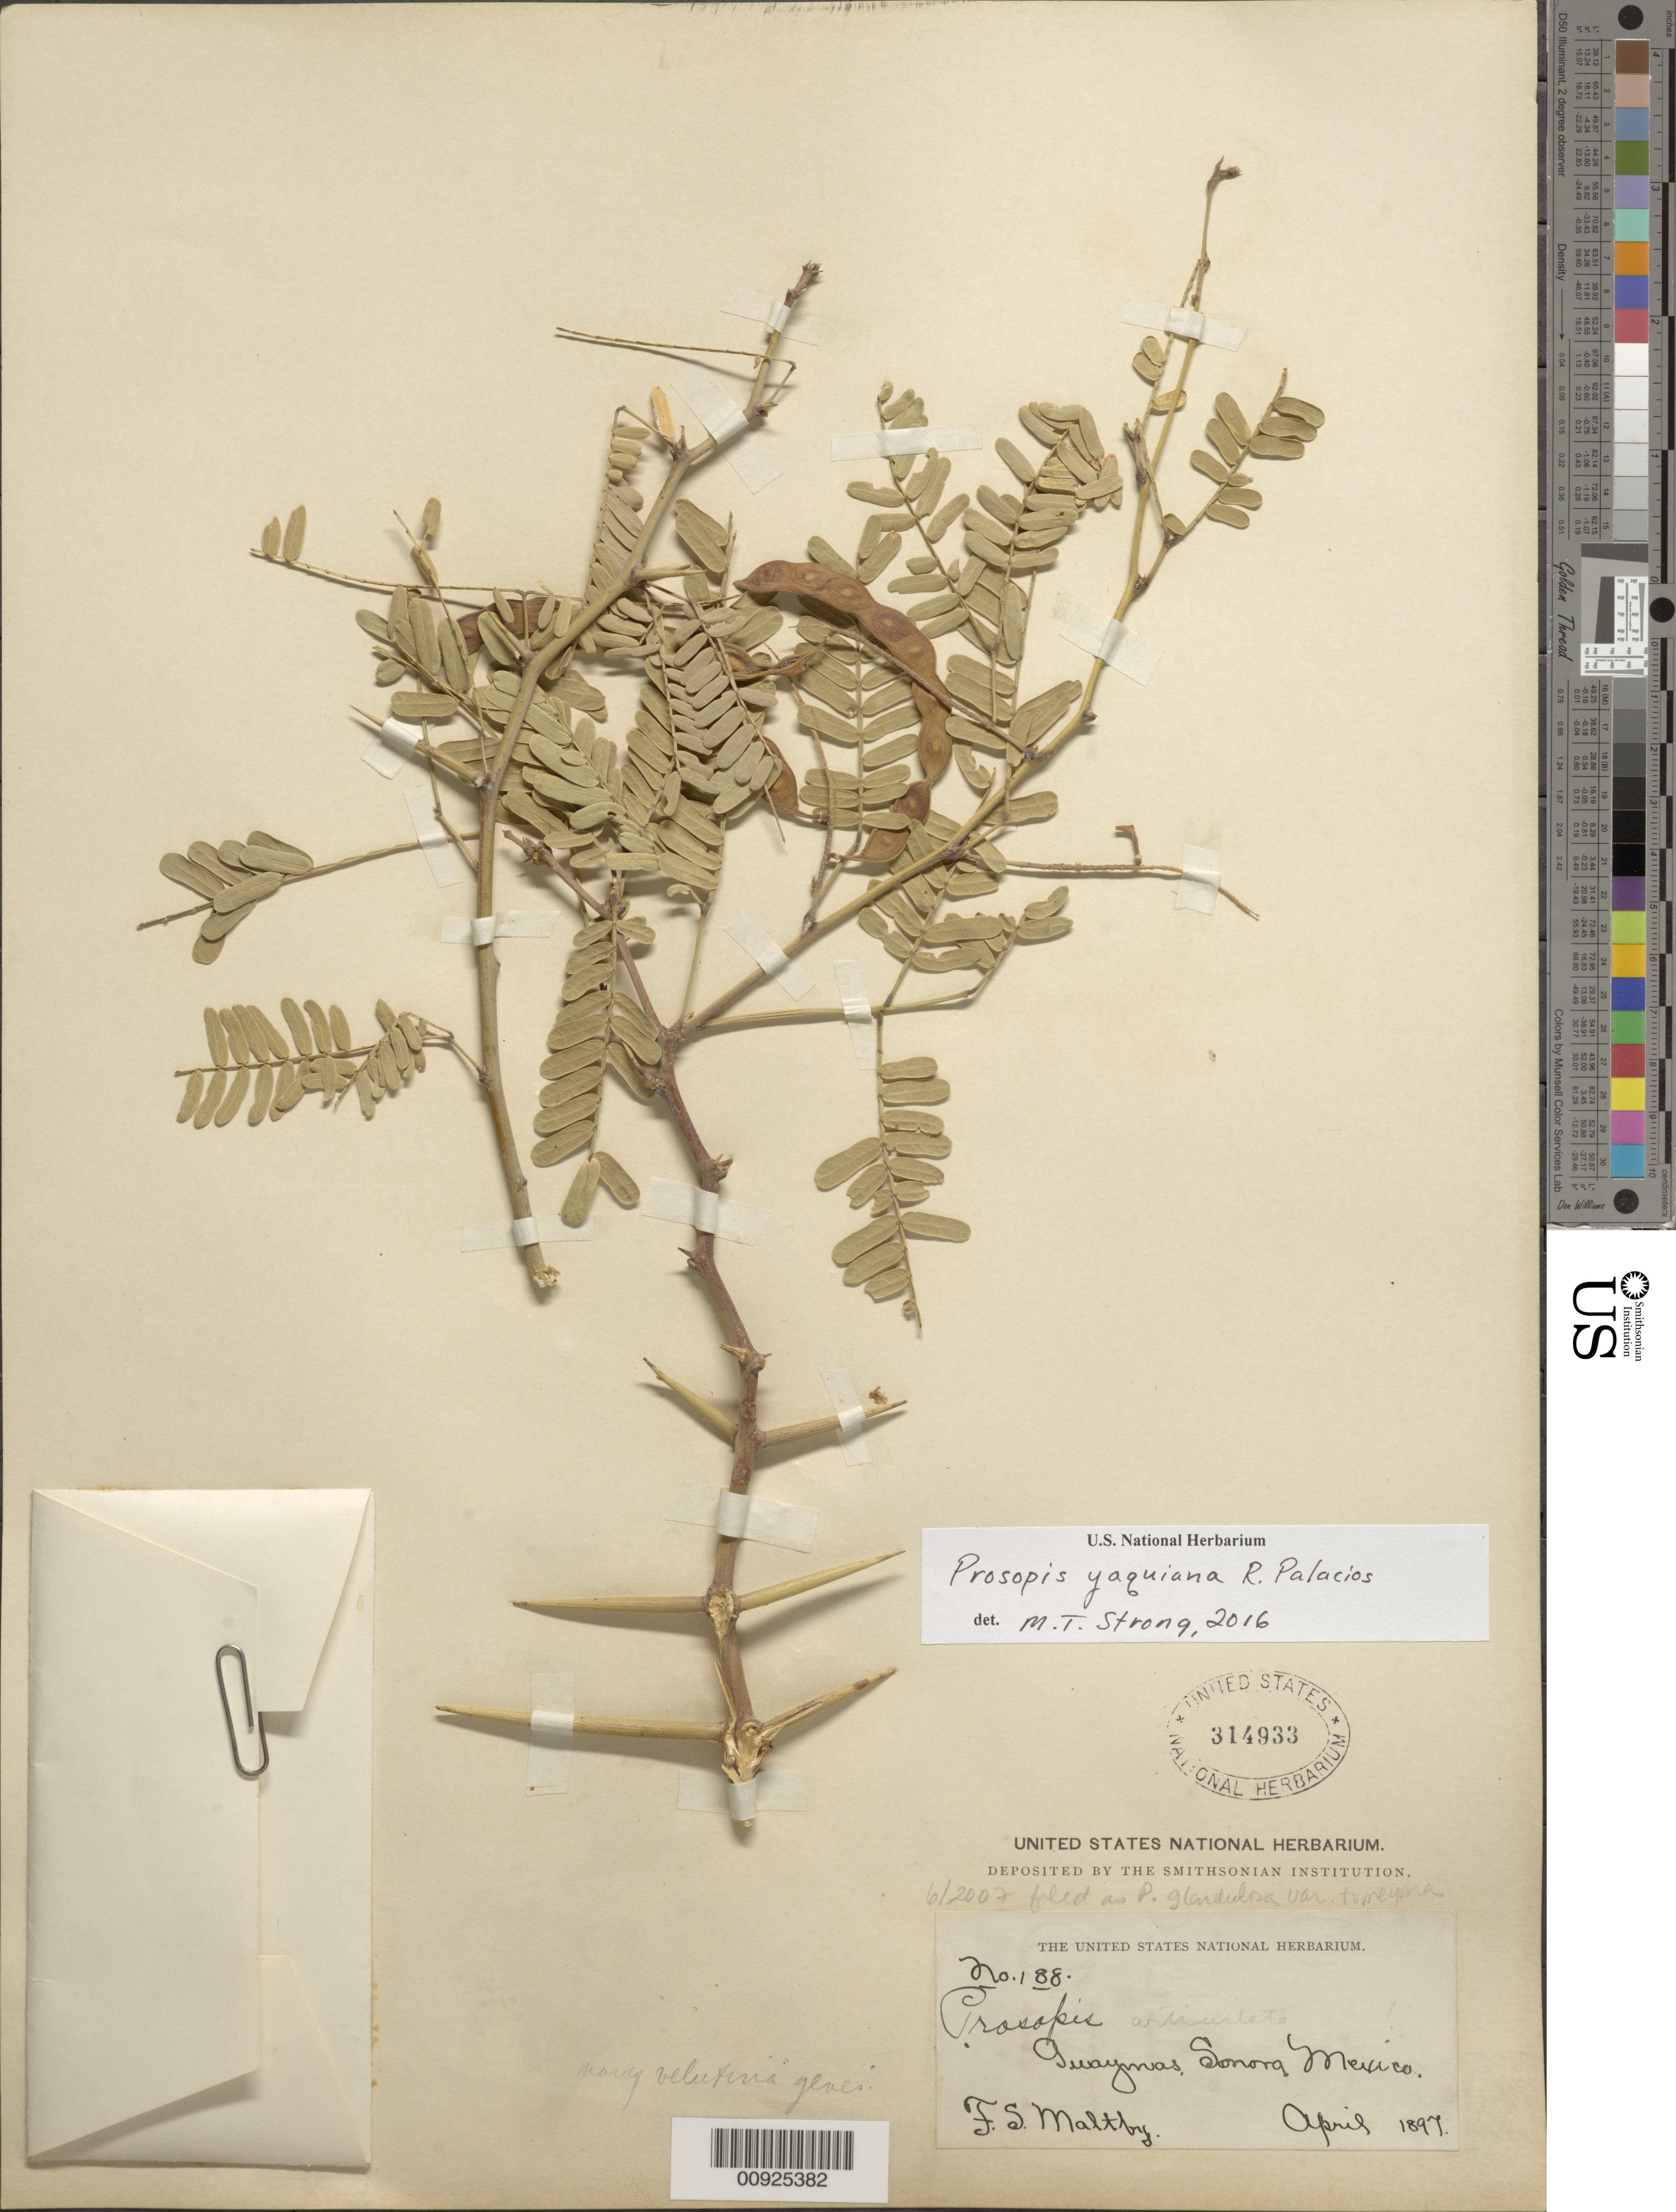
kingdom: Plantae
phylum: Tracheophyta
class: Magnoliopsida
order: Fabales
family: Fabaceae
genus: Neltuma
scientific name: Neltuma yaquiana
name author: (R.A. Palacios) C. E. Hughes & G.P. Lewis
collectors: T. S. Maltby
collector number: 188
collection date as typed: Apr 1897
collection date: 1897-04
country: Mexico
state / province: Sonora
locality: Guaymas, Sonora.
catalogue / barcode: US 314933